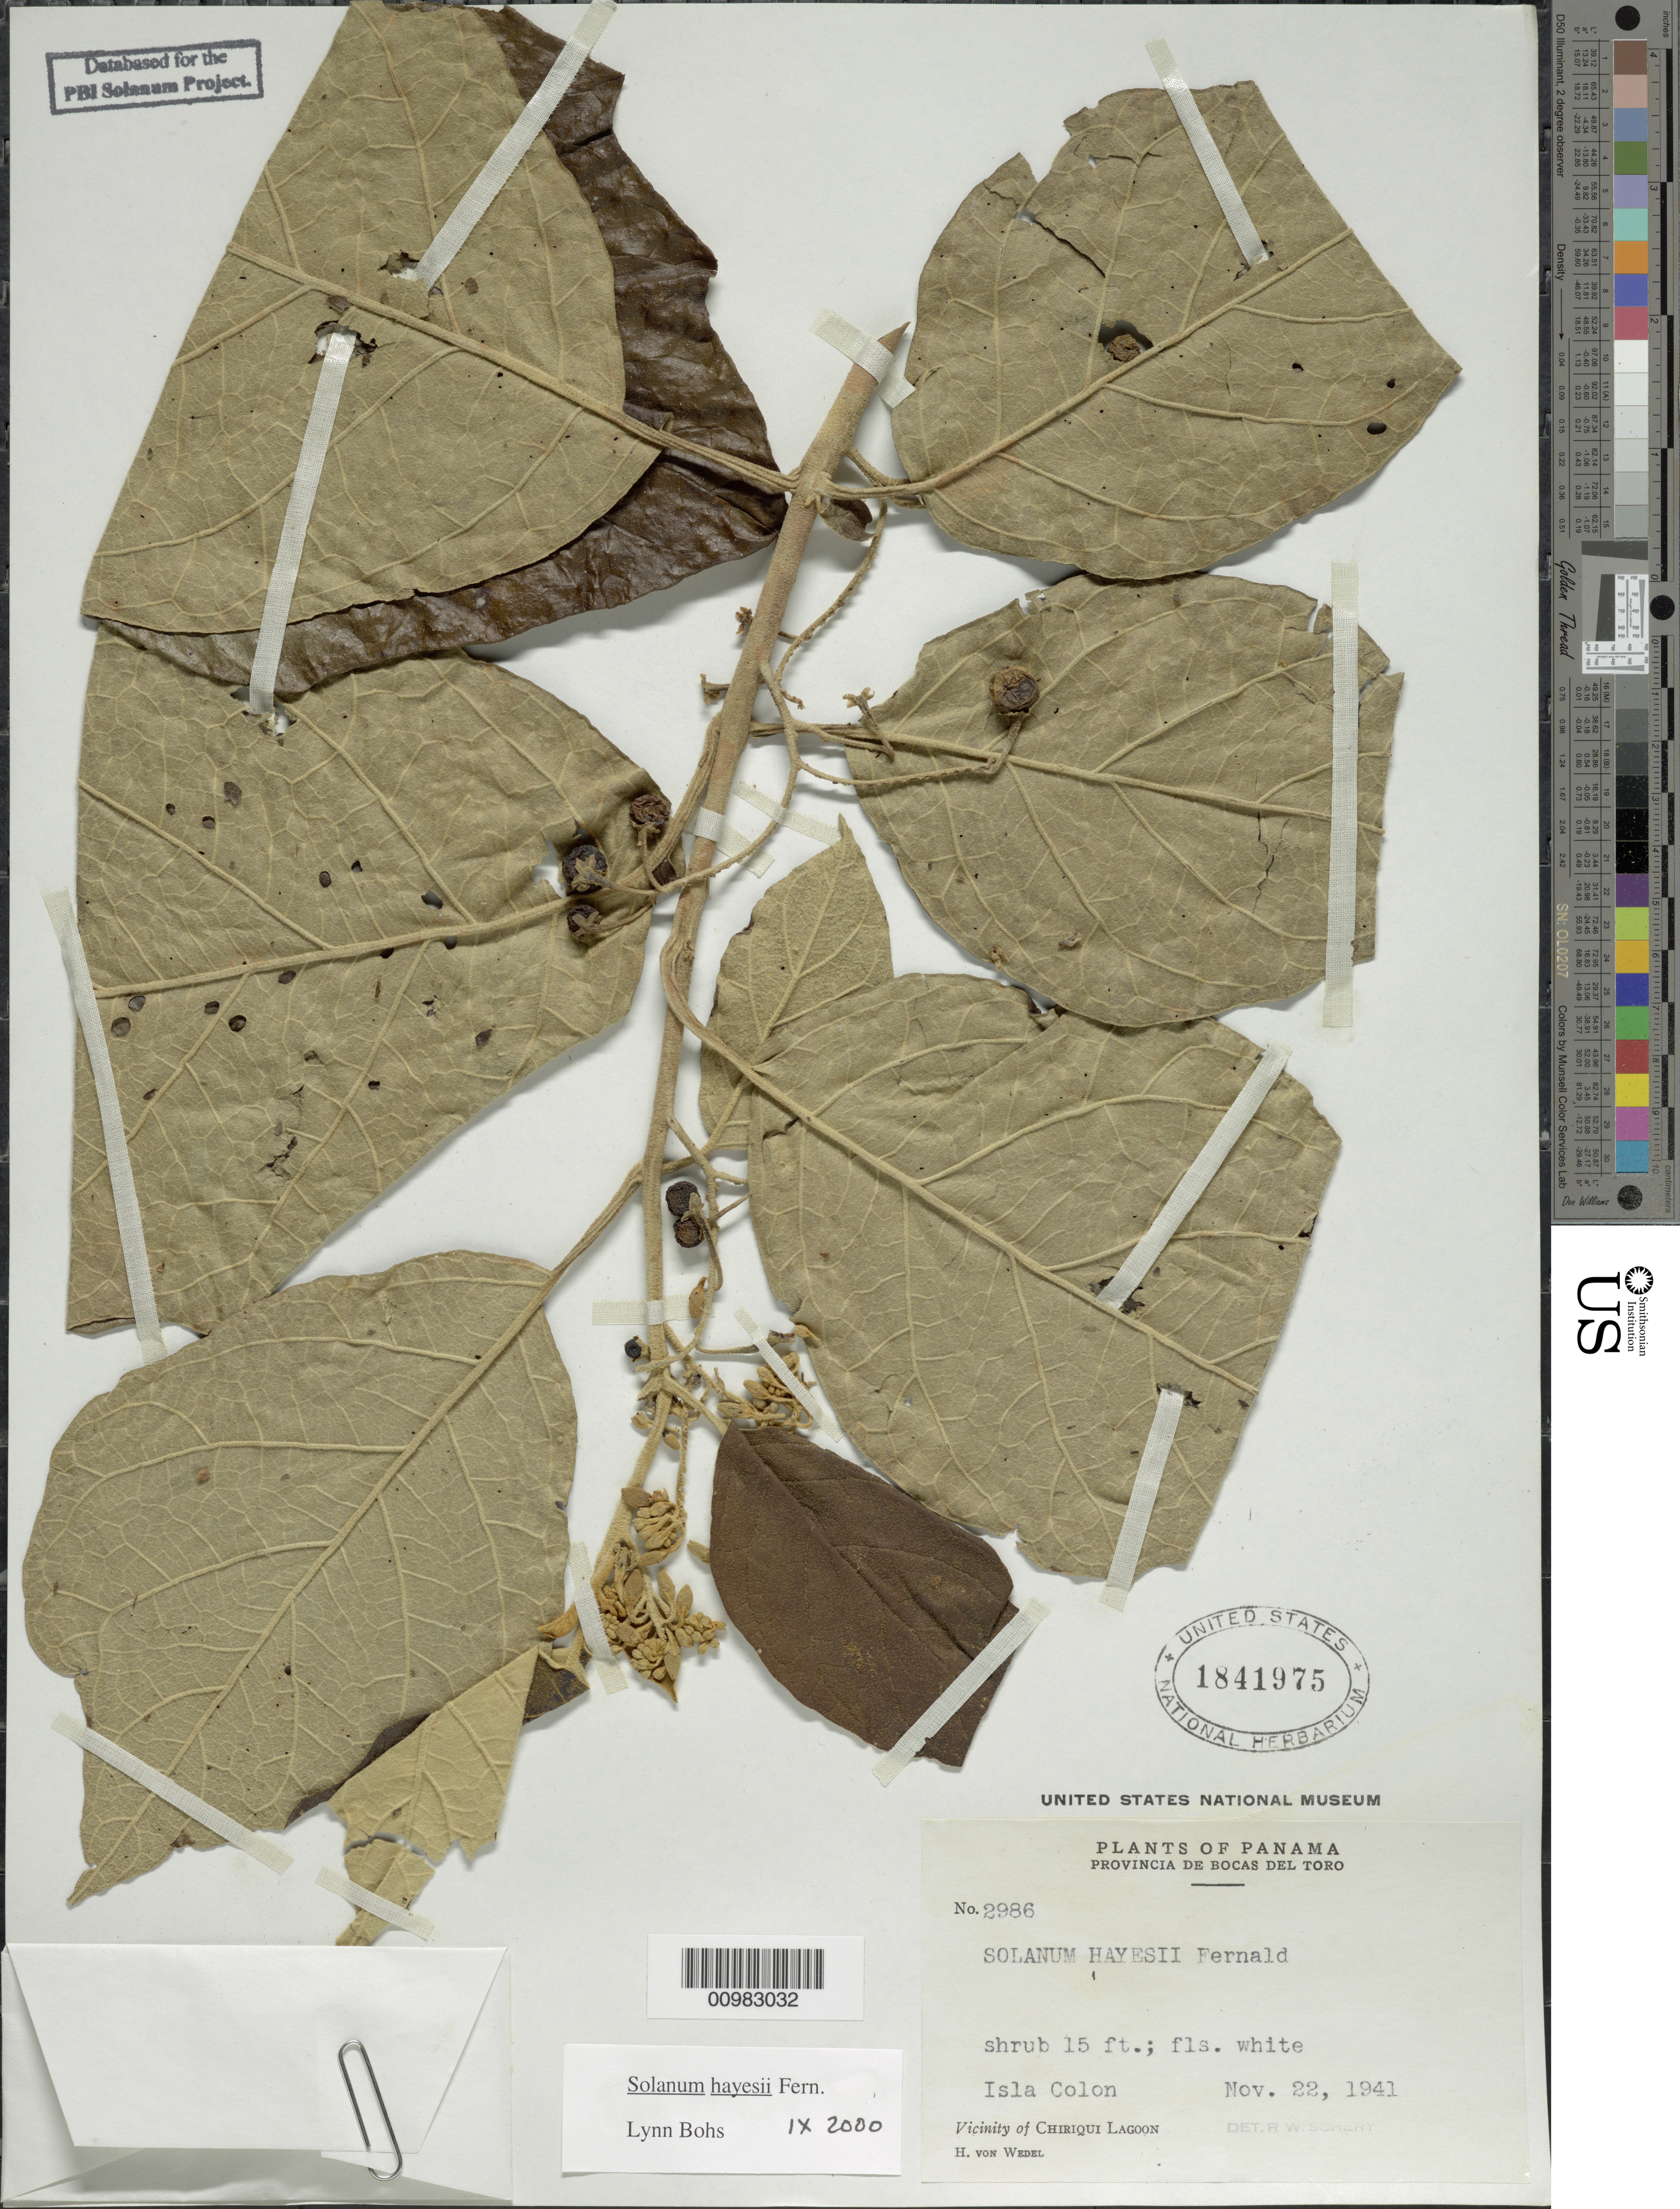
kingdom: Plantae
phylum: Tracheophyta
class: Magnoliopsida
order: Solanales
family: Solanaceae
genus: Solanum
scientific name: Solanum hayesii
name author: Fernald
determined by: Bohs, L. A.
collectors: H. von Wedel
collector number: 2986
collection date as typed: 22 Nov 1941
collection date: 1941-11-22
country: Panama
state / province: Bocas del Toro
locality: Vicinity of Chririqui Lagoon.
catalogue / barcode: US 1841975